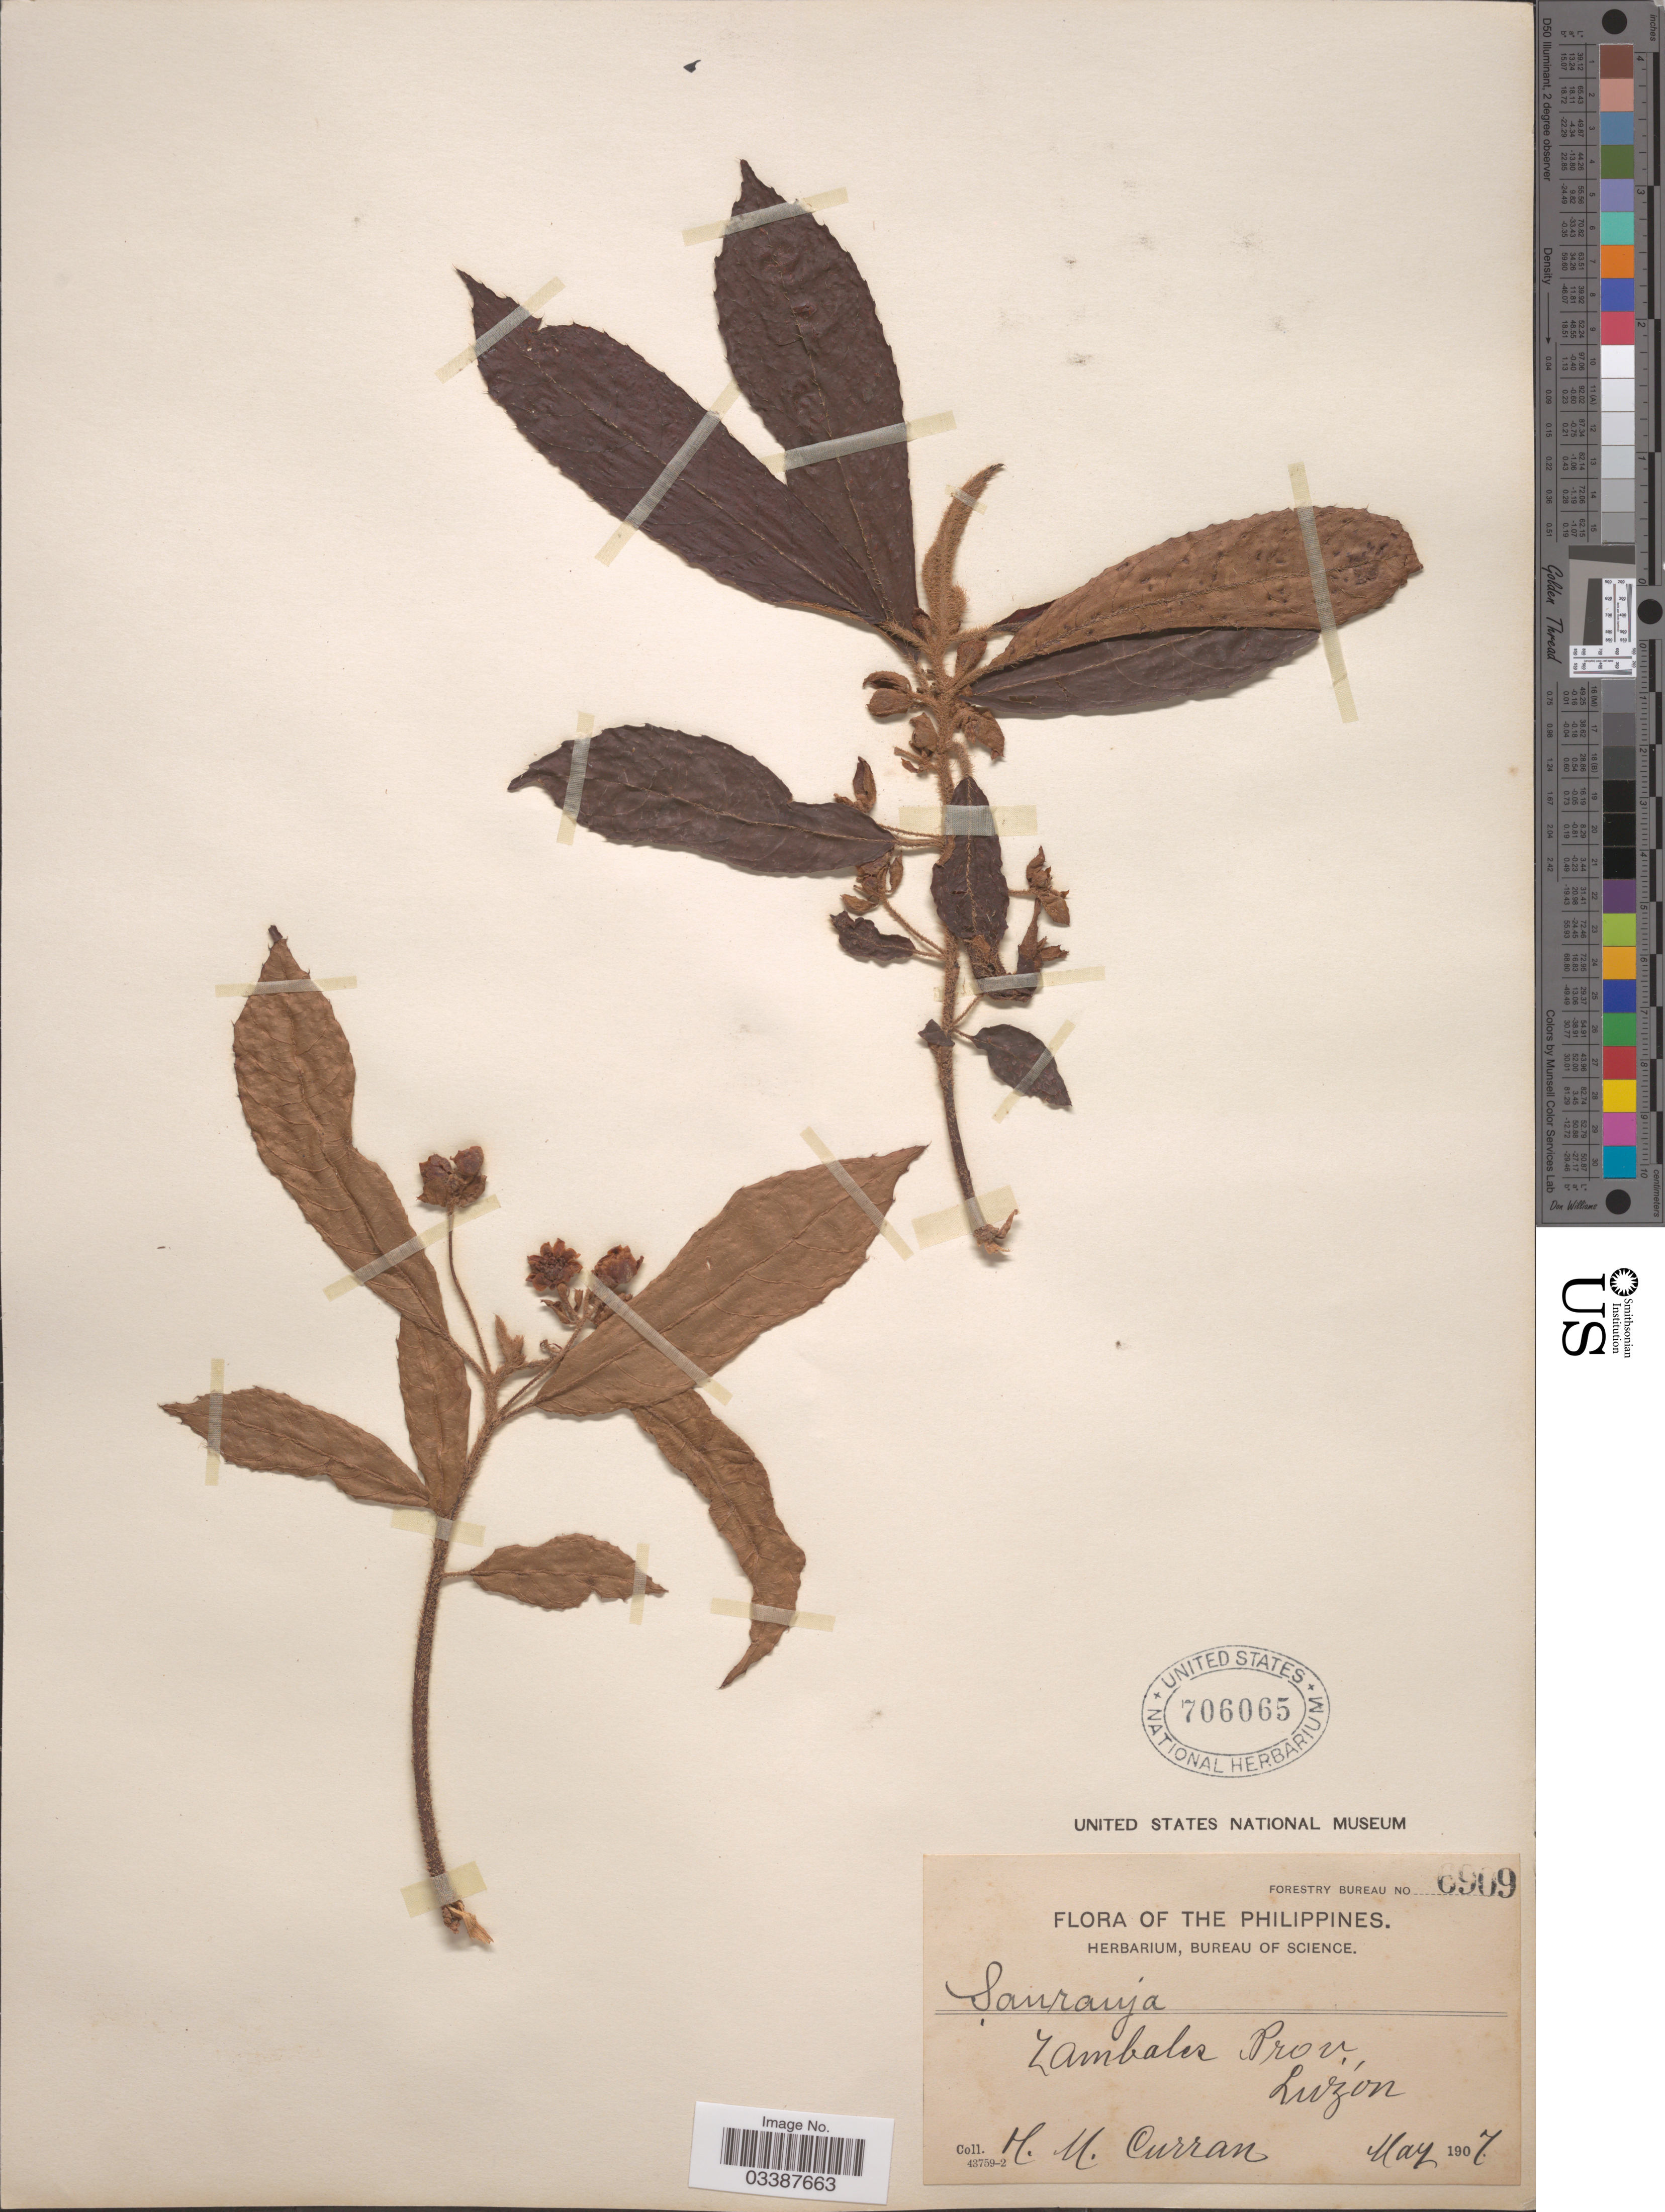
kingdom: Plantae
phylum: Tracheophyta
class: Magnoliopsida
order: Ericales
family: Actinidiaceae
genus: Saurauia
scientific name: Saurauia sp.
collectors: H. M. Curran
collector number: Forestry Bureau 6909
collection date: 1907-05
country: Philippines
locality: Zambala Prov., Luzon.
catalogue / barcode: US 706065